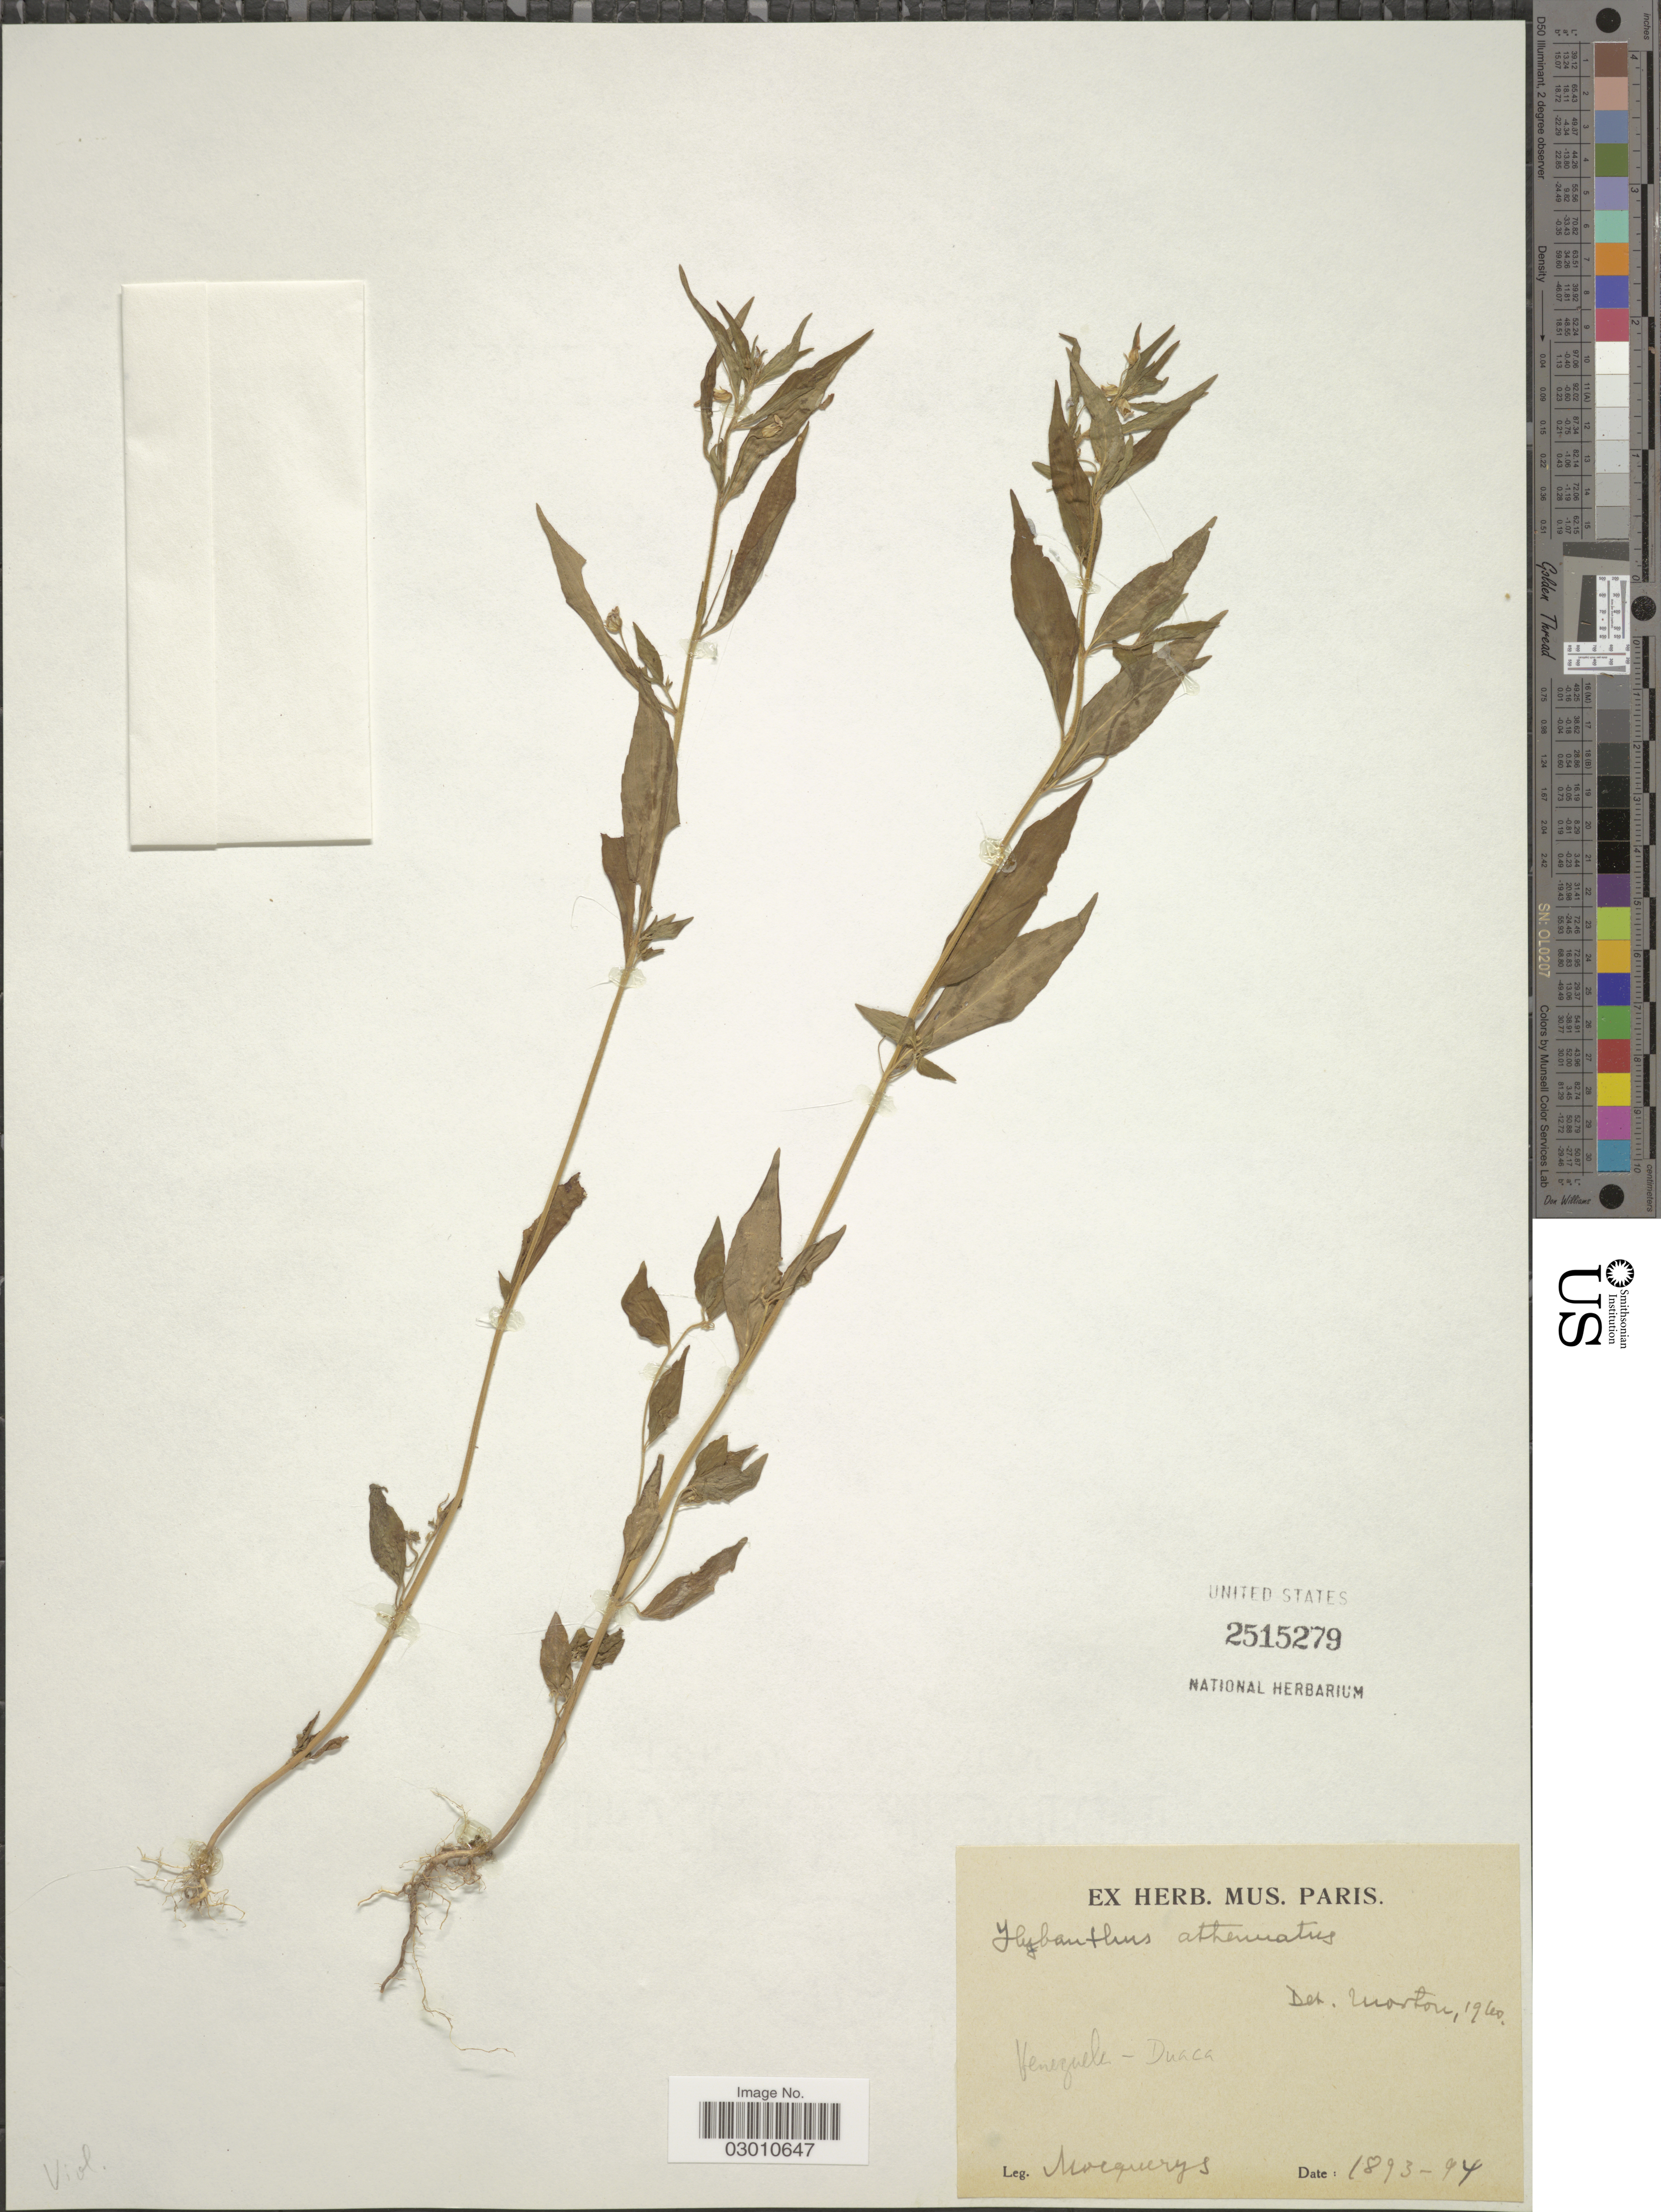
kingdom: Plantae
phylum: Tracheophyta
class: Magnoliopsida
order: Malpighiales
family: Violaceae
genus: Pombalia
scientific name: Pombalia attenuata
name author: (Humb. & Bonpl. ex Willd.) Paula-Souza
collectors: A. Mocquerys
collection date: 1893/1894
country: Venezuela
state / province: Lara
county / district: Crespo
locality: Duaca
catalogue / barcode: US 2515279